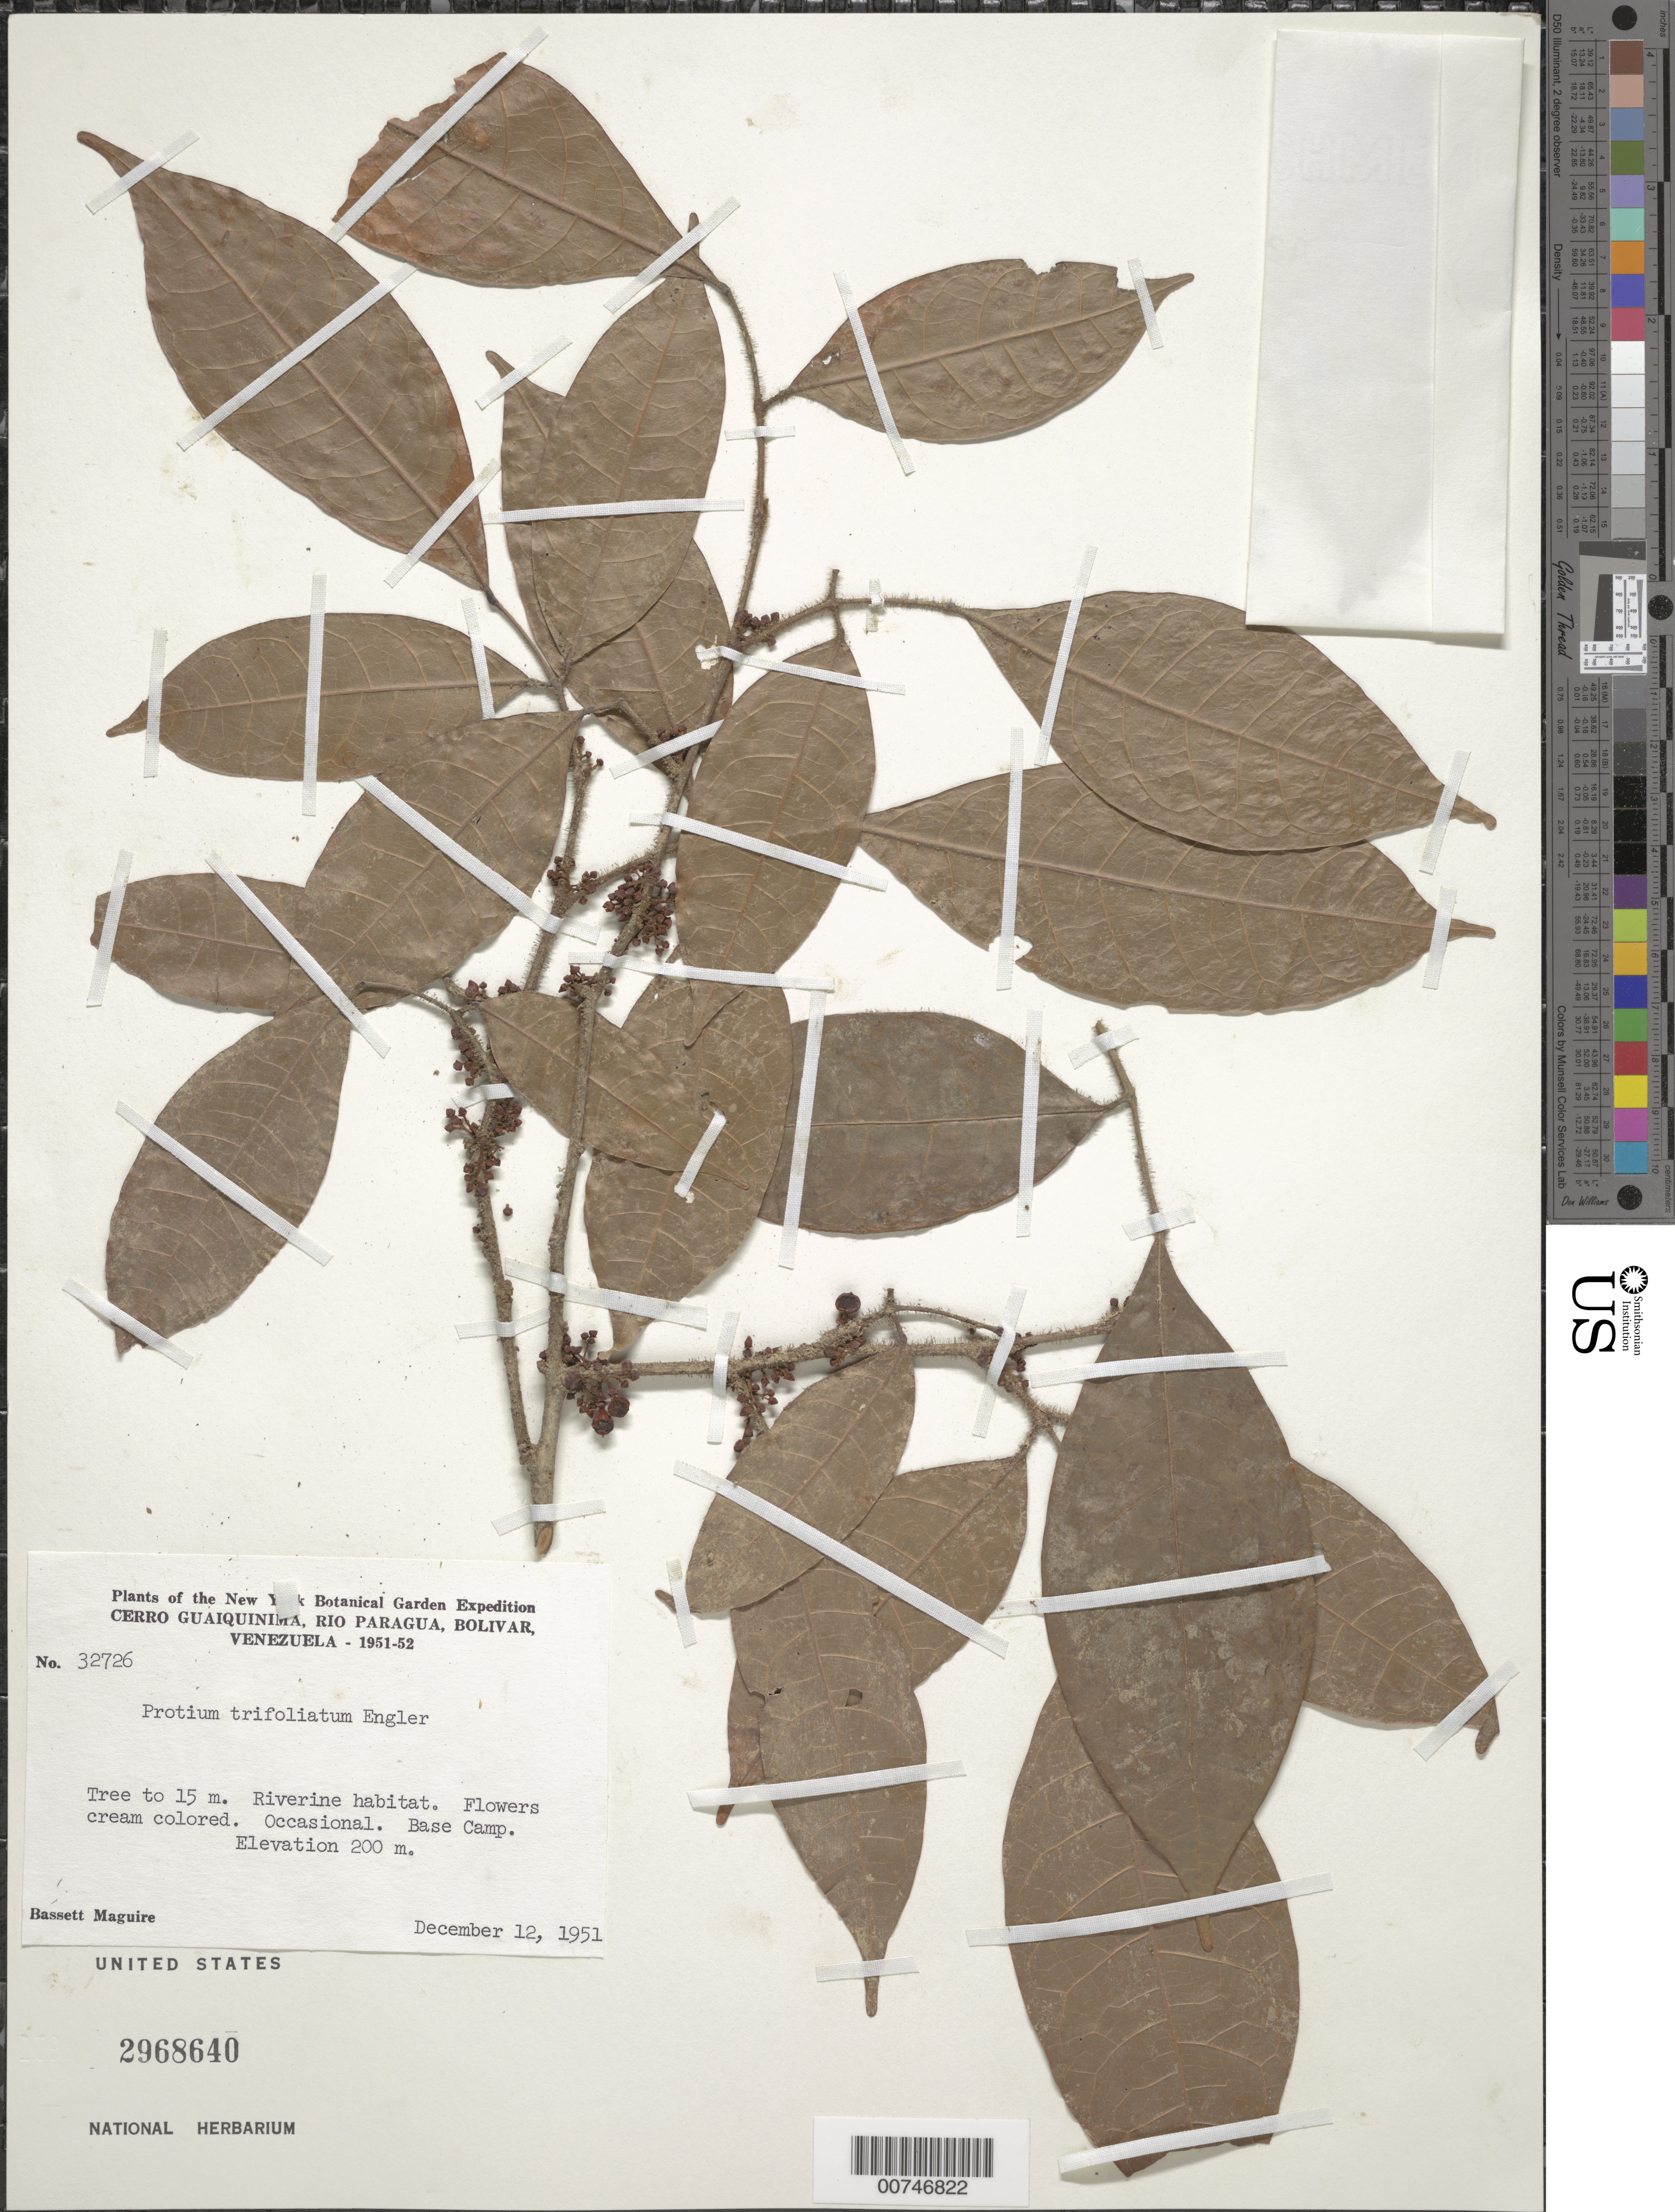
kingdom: Plantae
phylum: Tracheophyta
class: Magnoliopsida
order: Sapindales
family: Burseraceae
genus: Protium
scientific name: Protium trifoliolatum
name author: Engl.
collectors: B. Maguire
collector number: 32726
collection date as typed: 12-Dec-51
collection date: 1951-12-12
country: Venezuela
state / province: Bolívar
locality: Cerro Guaiquinima, Río Paragua, Base Camp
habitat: Riverine habitat.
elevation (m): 200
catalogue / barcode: US 2968640